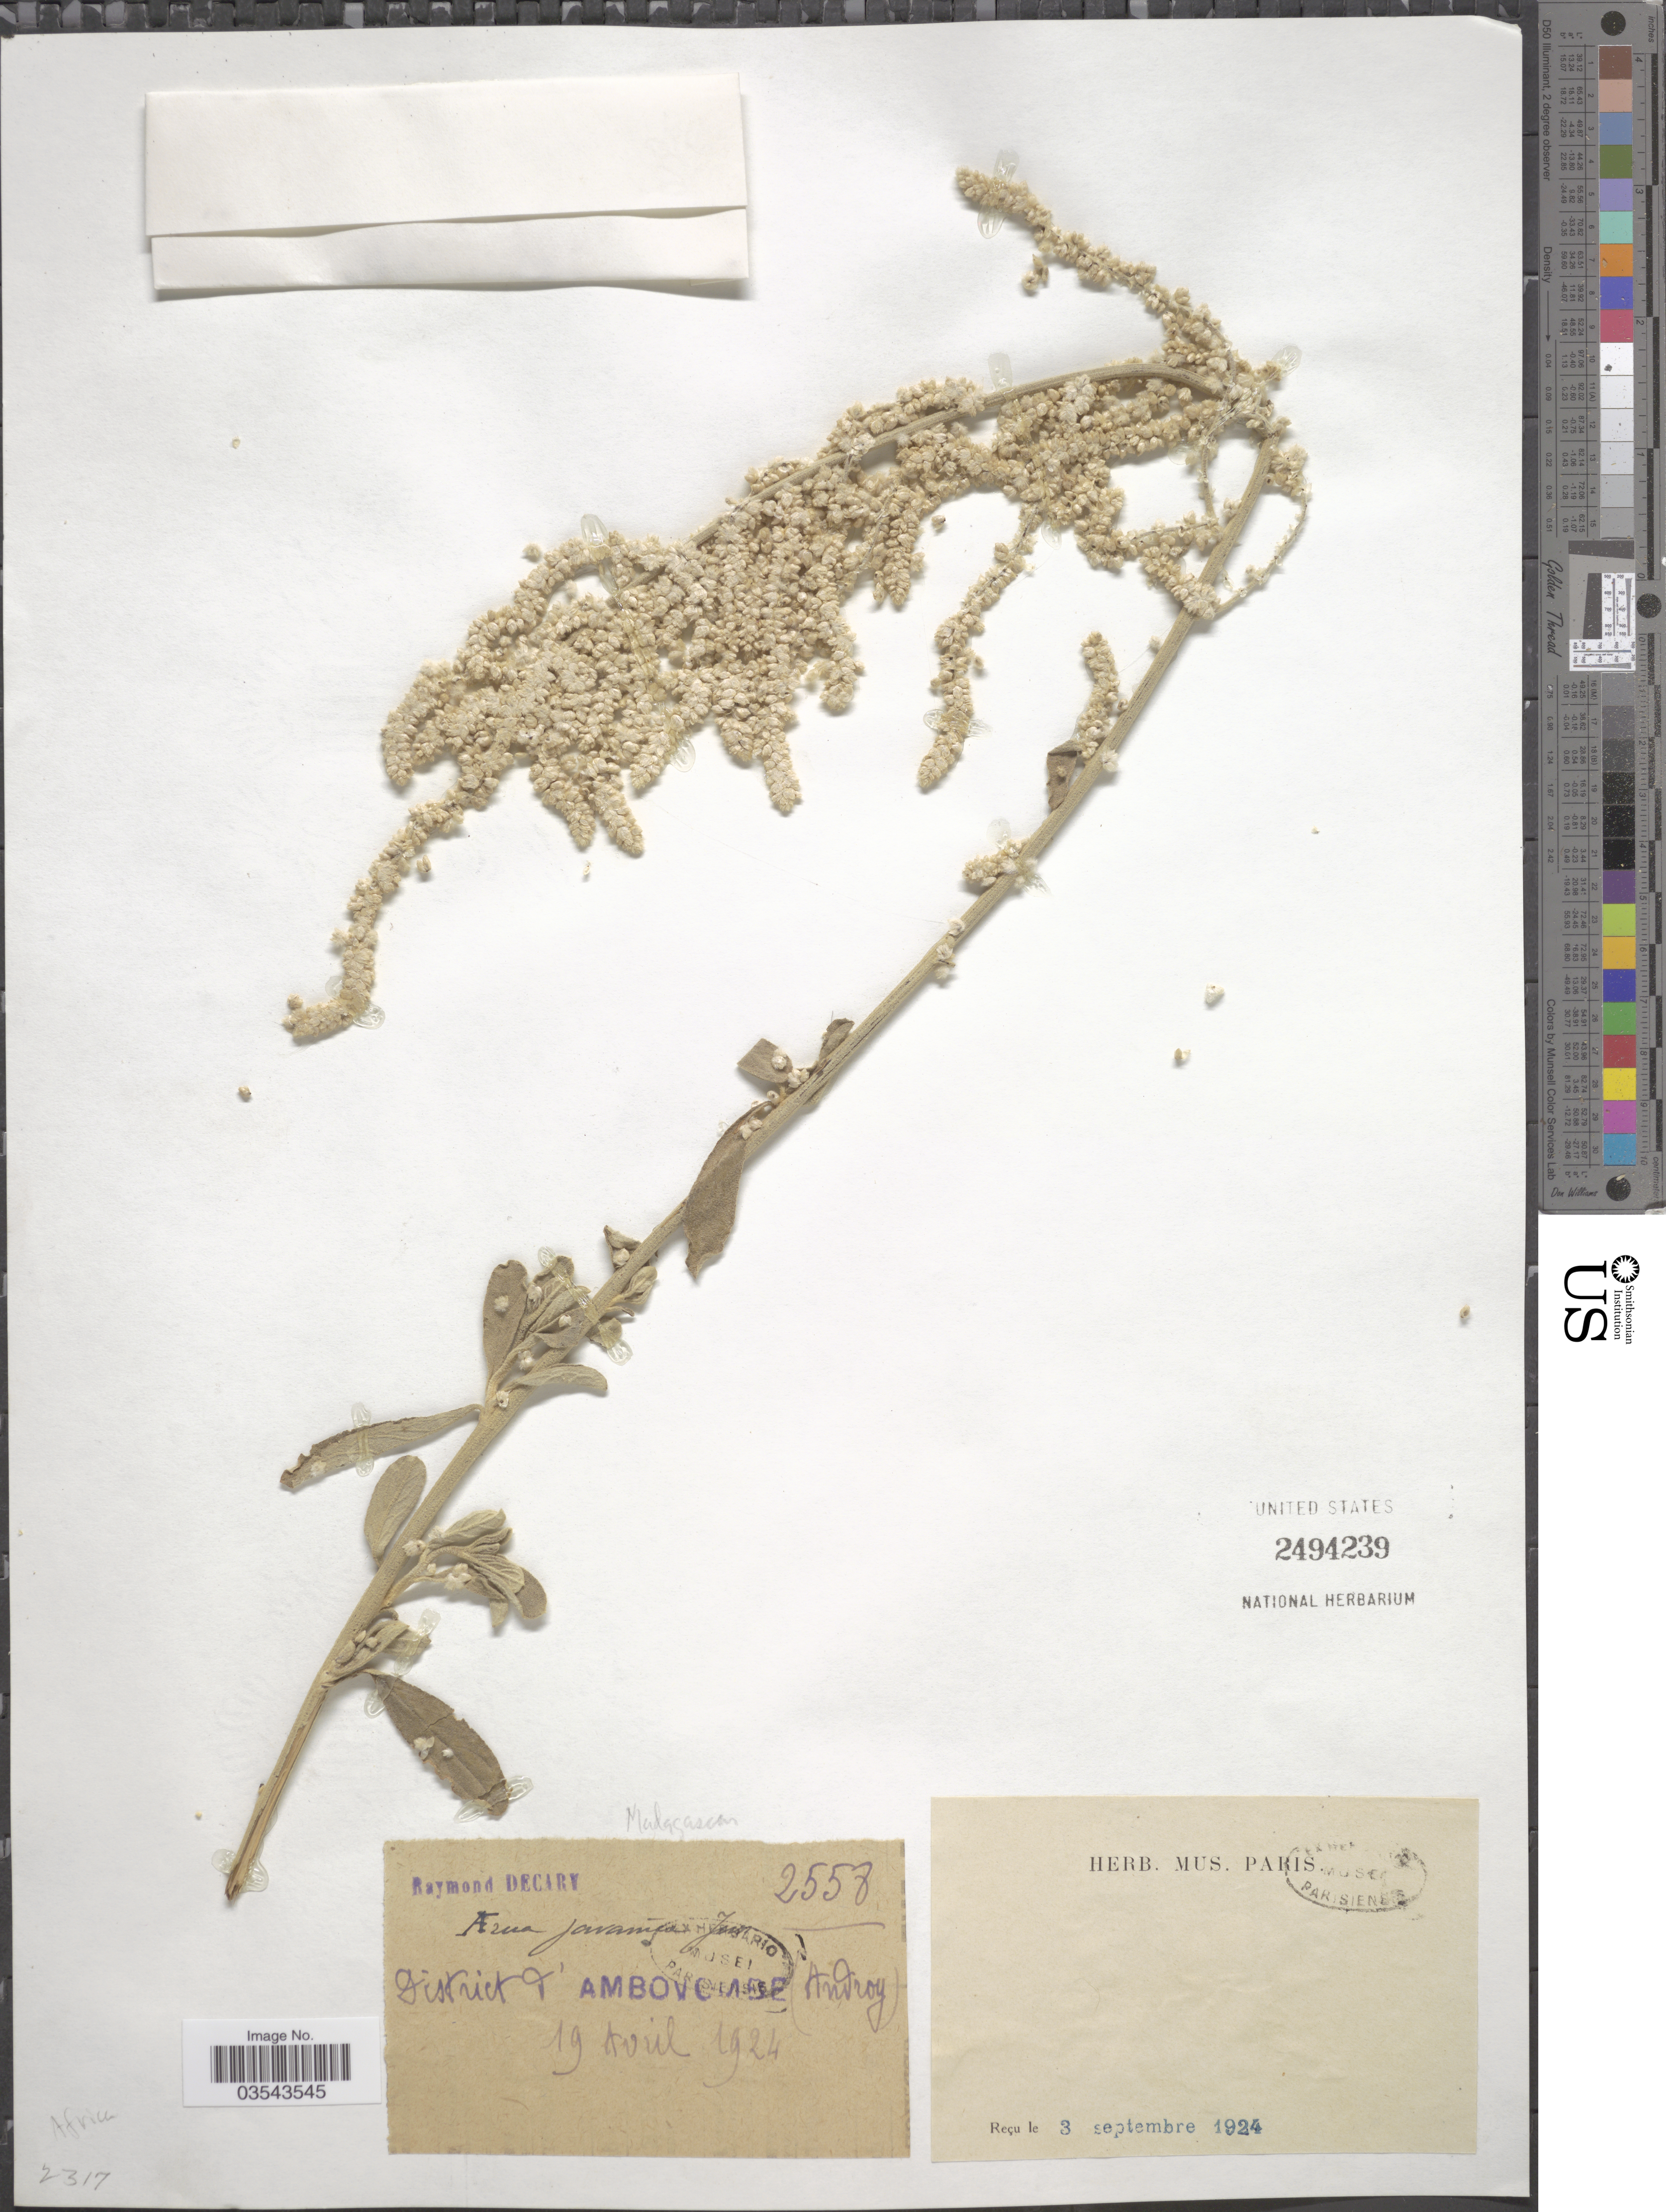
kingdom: Plantae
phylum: Tracheophyta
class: Magnoliopsida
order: Caryophyllales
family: Amaranthaceae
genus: Aerva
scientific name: Aerva javanica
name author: (Burm. f.) Juss. ex Schult.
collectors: R. Decary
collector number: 2558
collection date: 1924-04-19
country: Madagascar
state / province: Androy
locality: District d'Ambov [illegible text].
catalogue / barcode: US 2494239